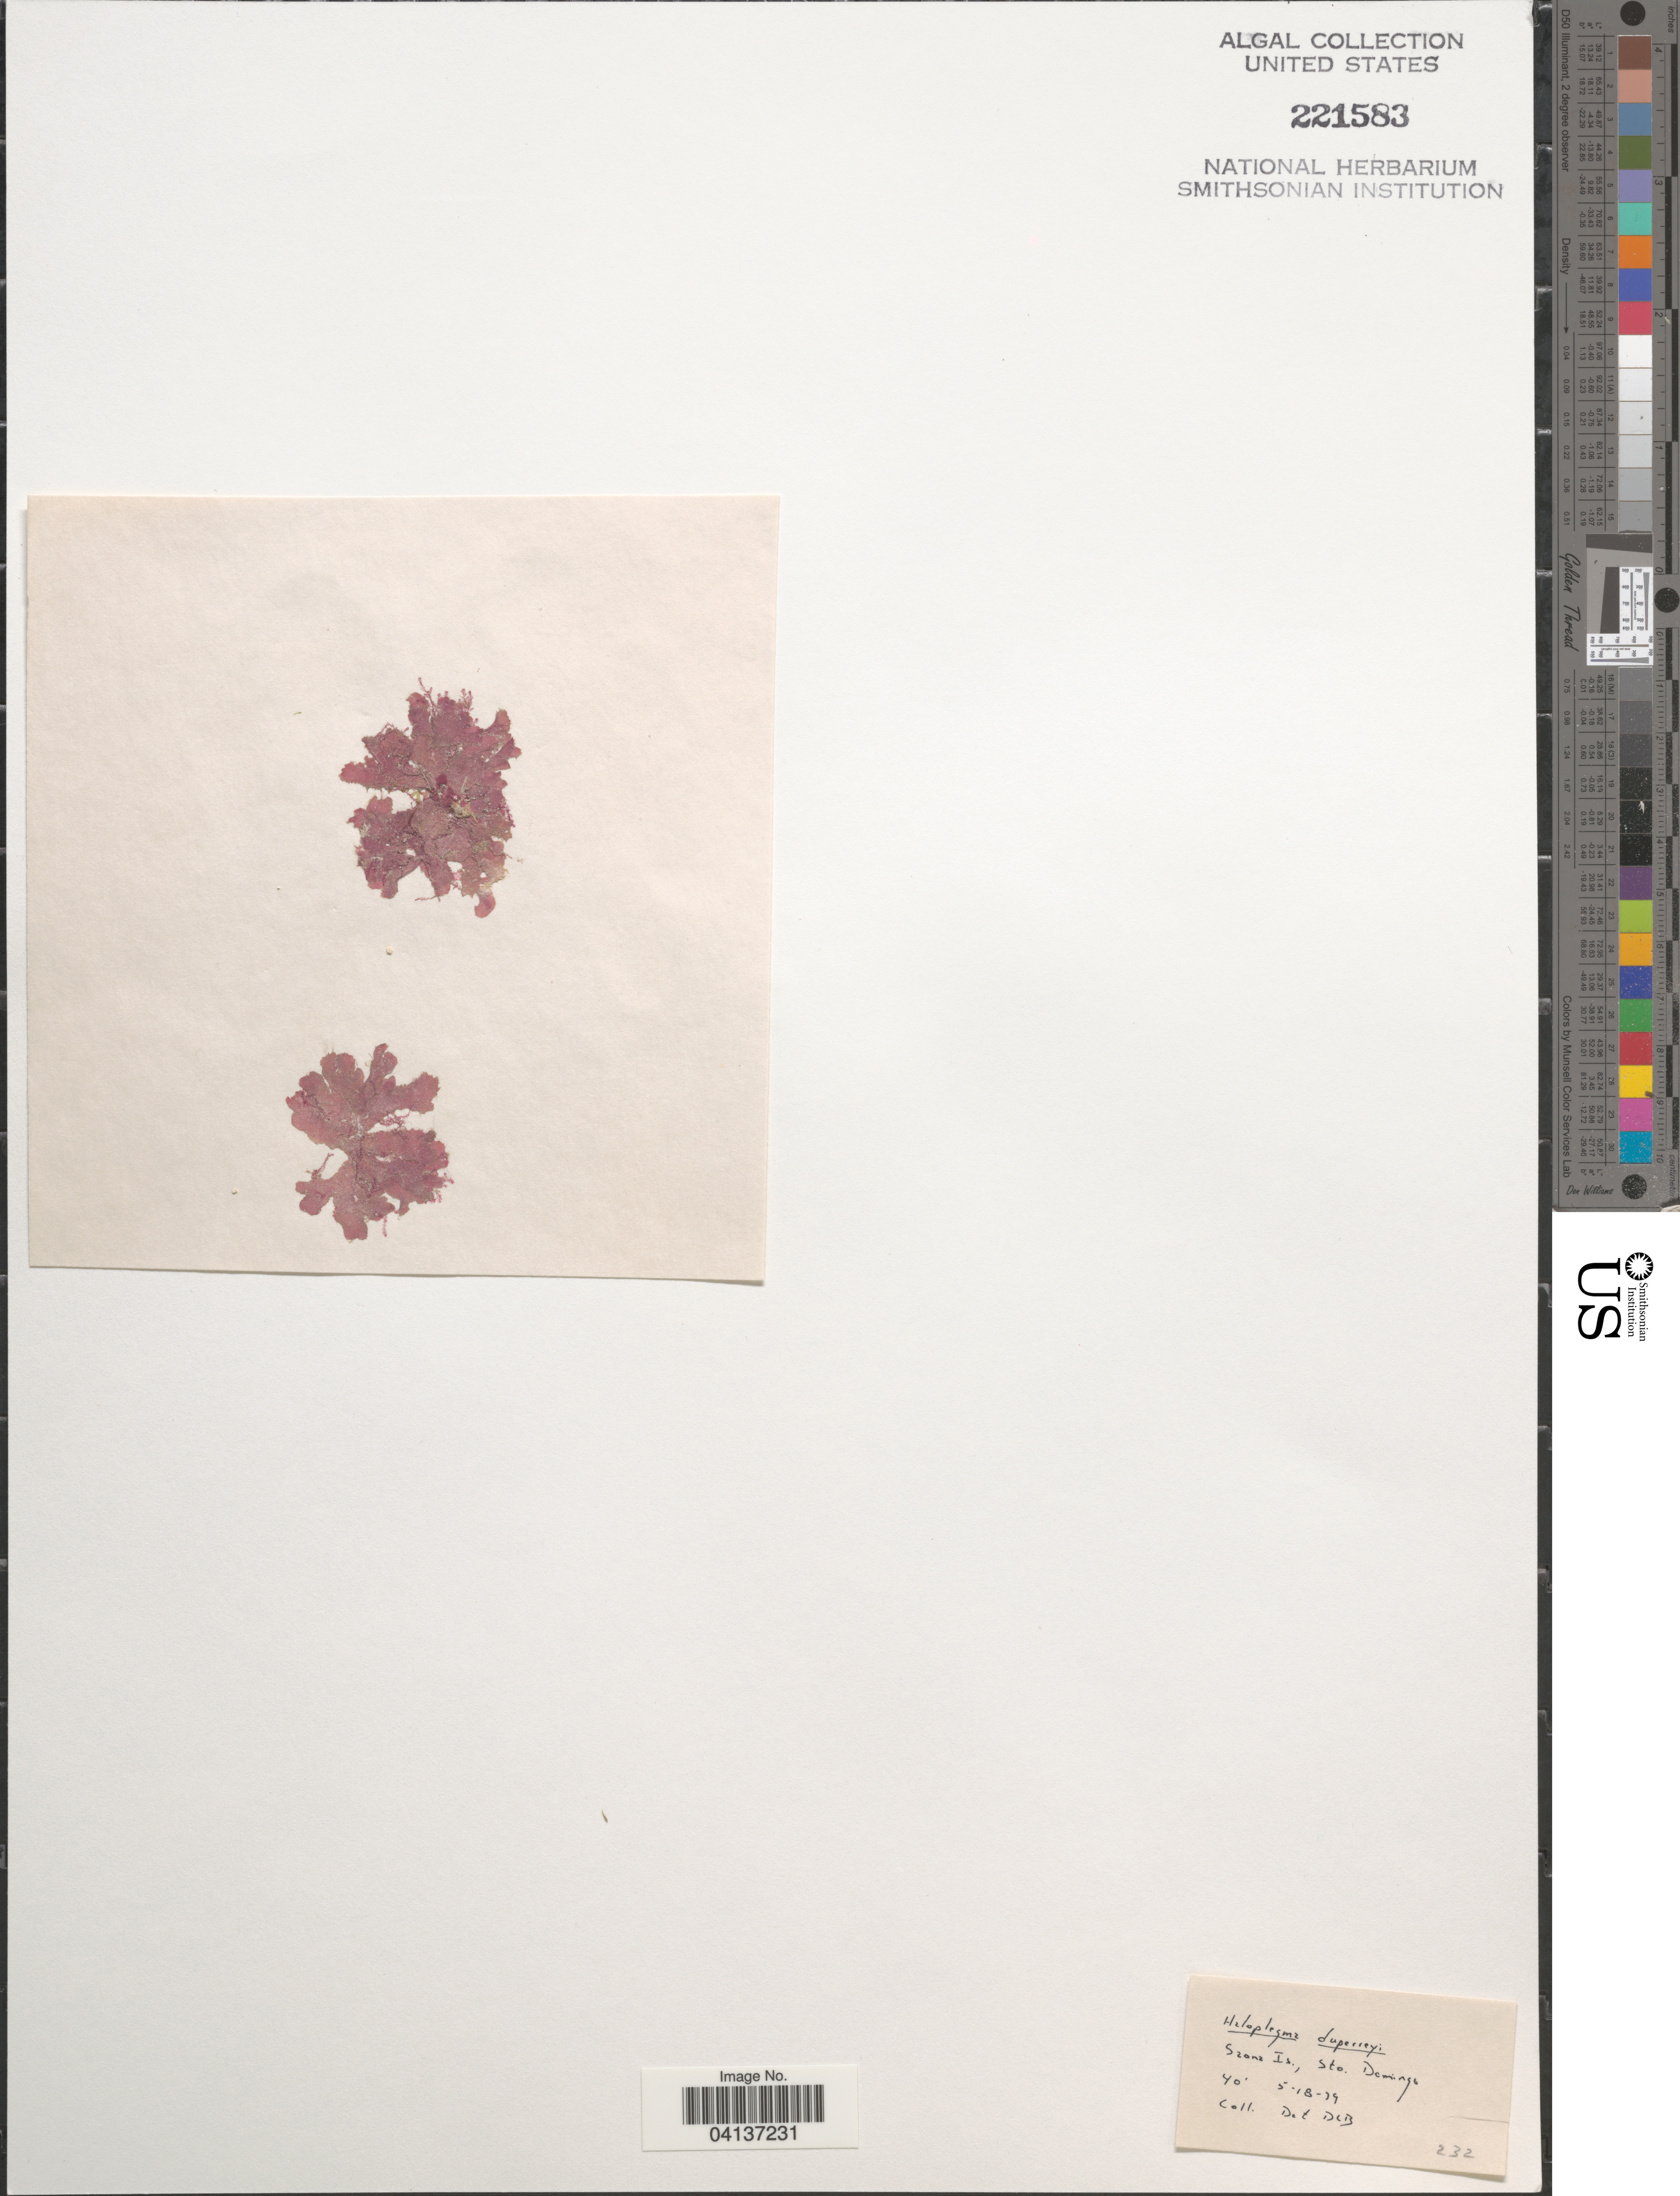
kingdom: Plantae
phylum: Rhodophyta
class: Florideophyceae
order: Ceramiales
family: Wrangeliaceae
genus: Haloplegma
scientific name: Haloplegma duperreyi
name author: Mont.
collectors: D. L. B.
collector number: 232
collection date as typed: Transcribed d/m/y: 18/5/79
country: Dominican Republic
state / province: La Romana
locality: Saona Is., Sto. Domingo.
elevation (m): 12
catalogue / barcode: US 221583